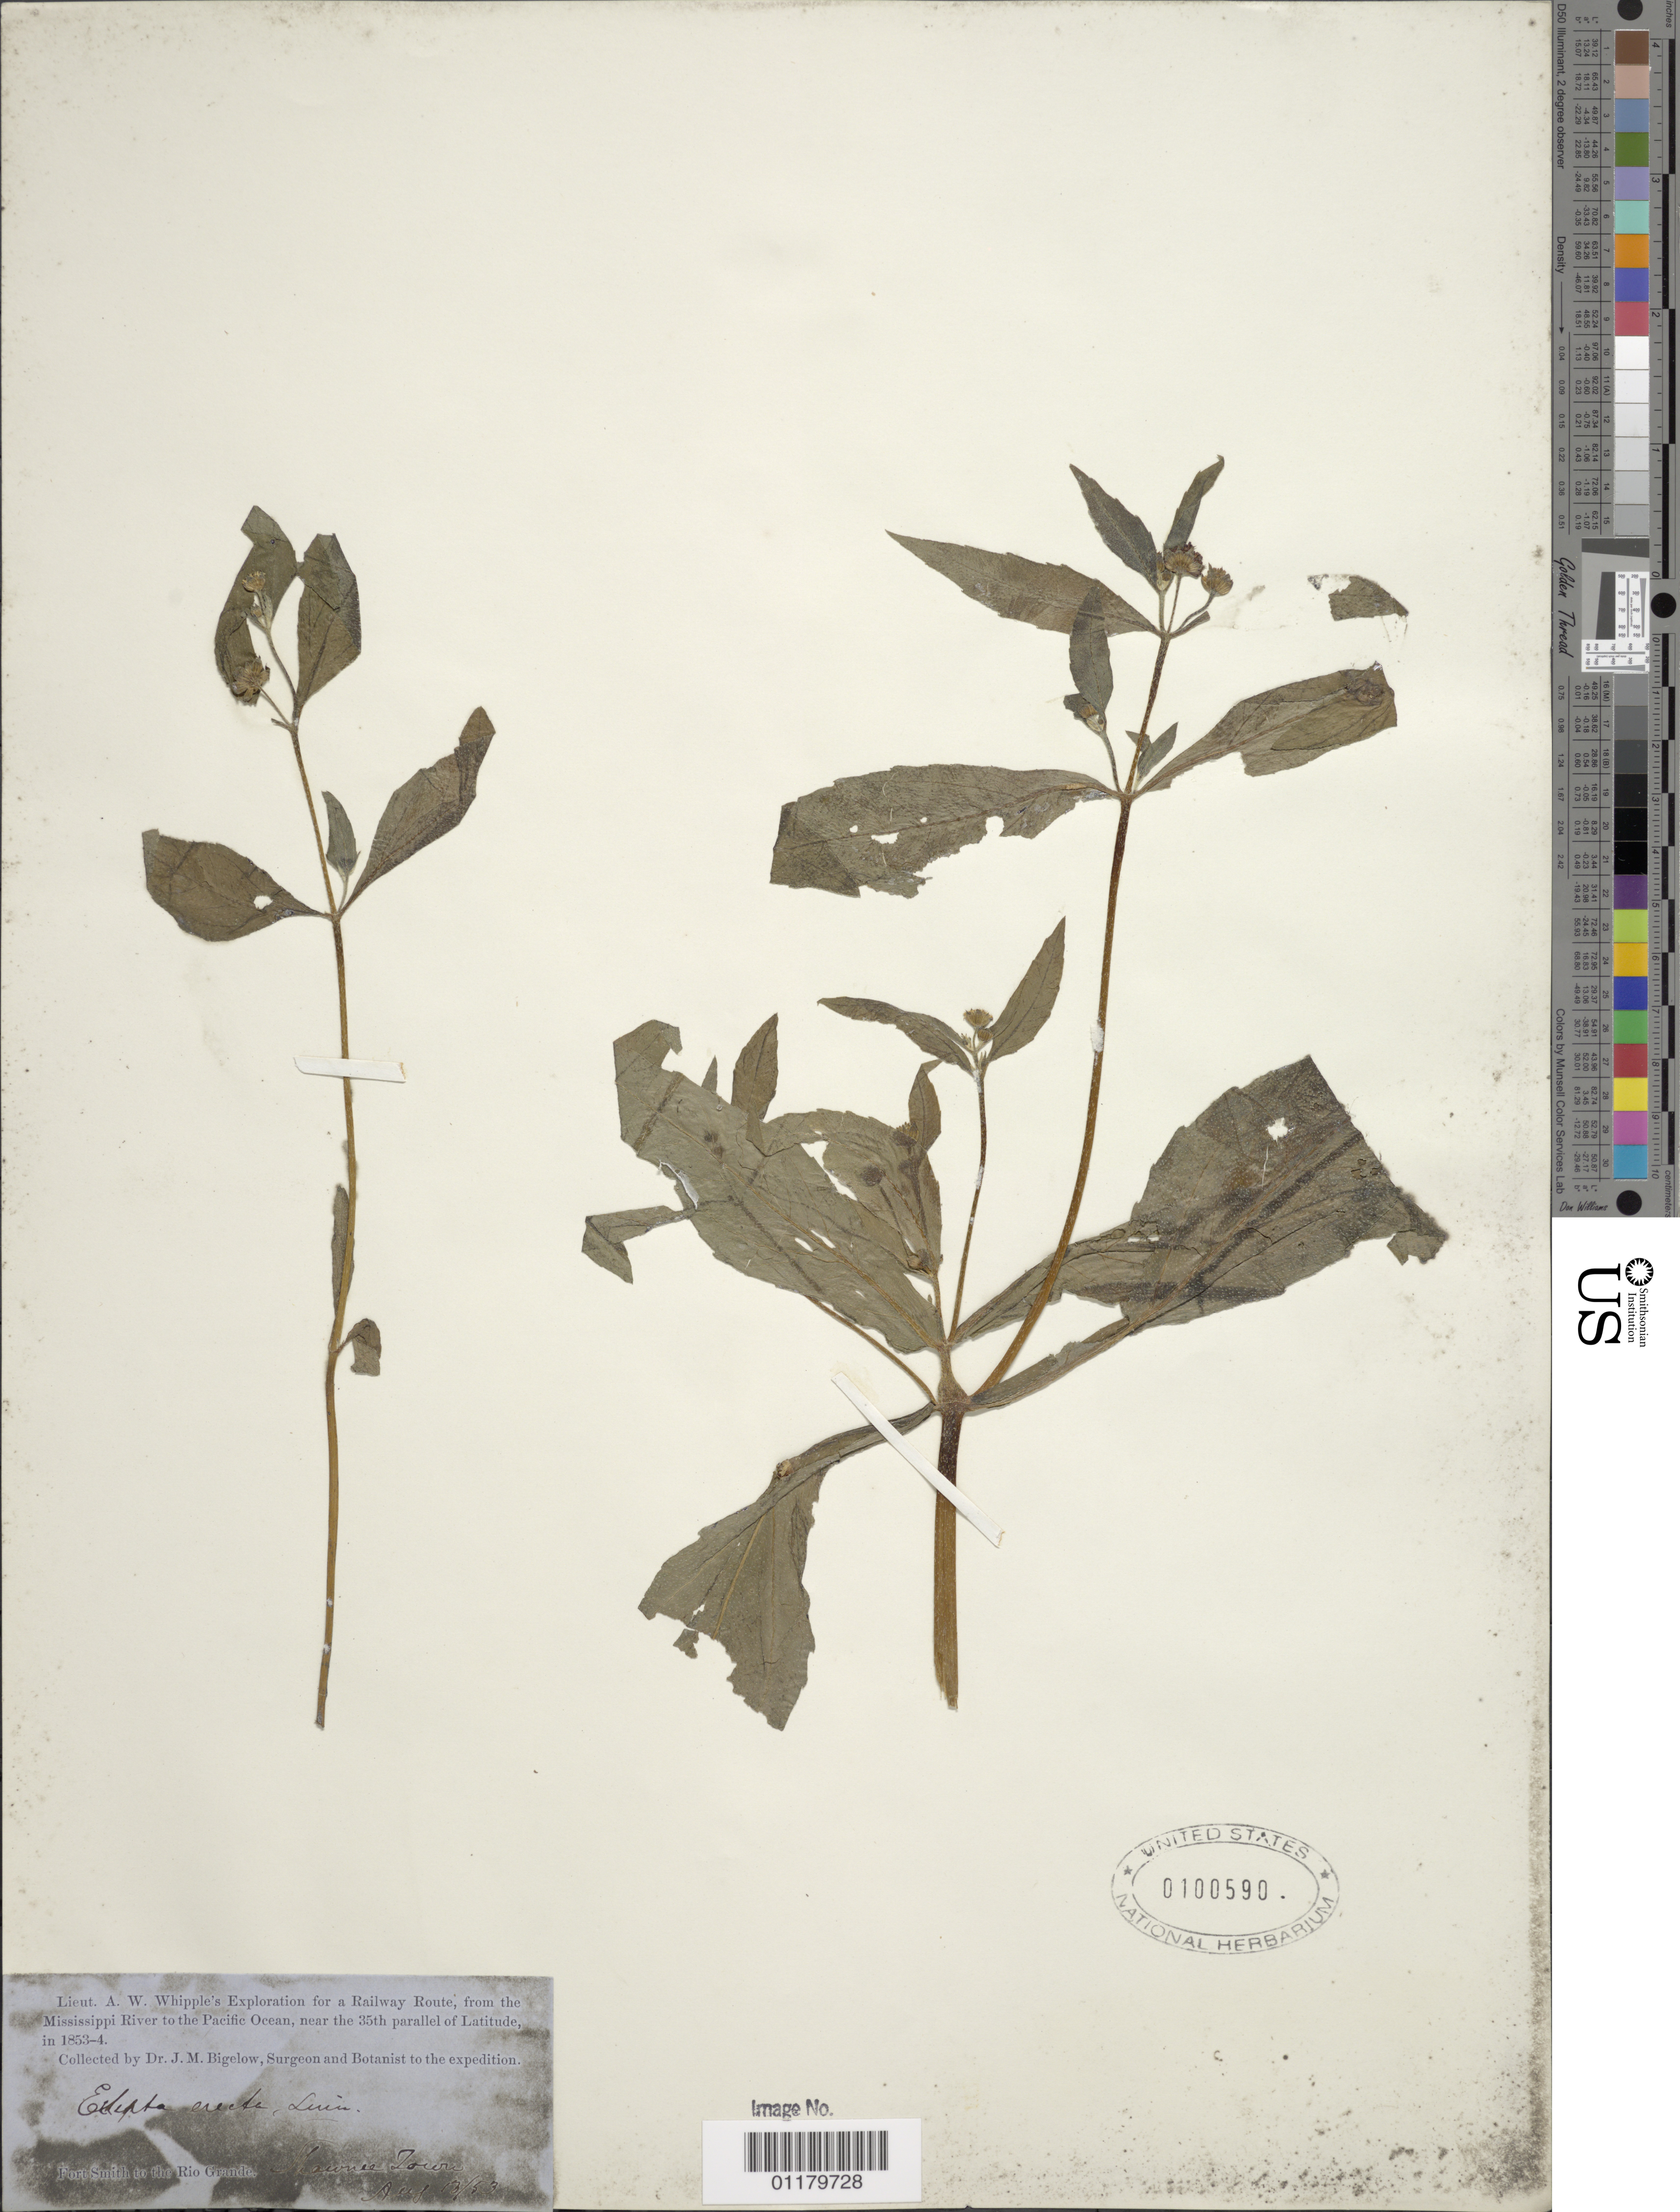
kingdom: Plantae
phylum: Tracheophyta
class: Magnoliopsida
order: Asterales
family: Asteraceae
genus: Eclipta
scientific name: Eclipta alba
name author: (L.) Hassk.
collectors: J. M. Bigelow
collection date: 1853-08-13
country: United States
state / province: Oklahoma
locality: Shawnee Town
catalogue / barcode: US 100590